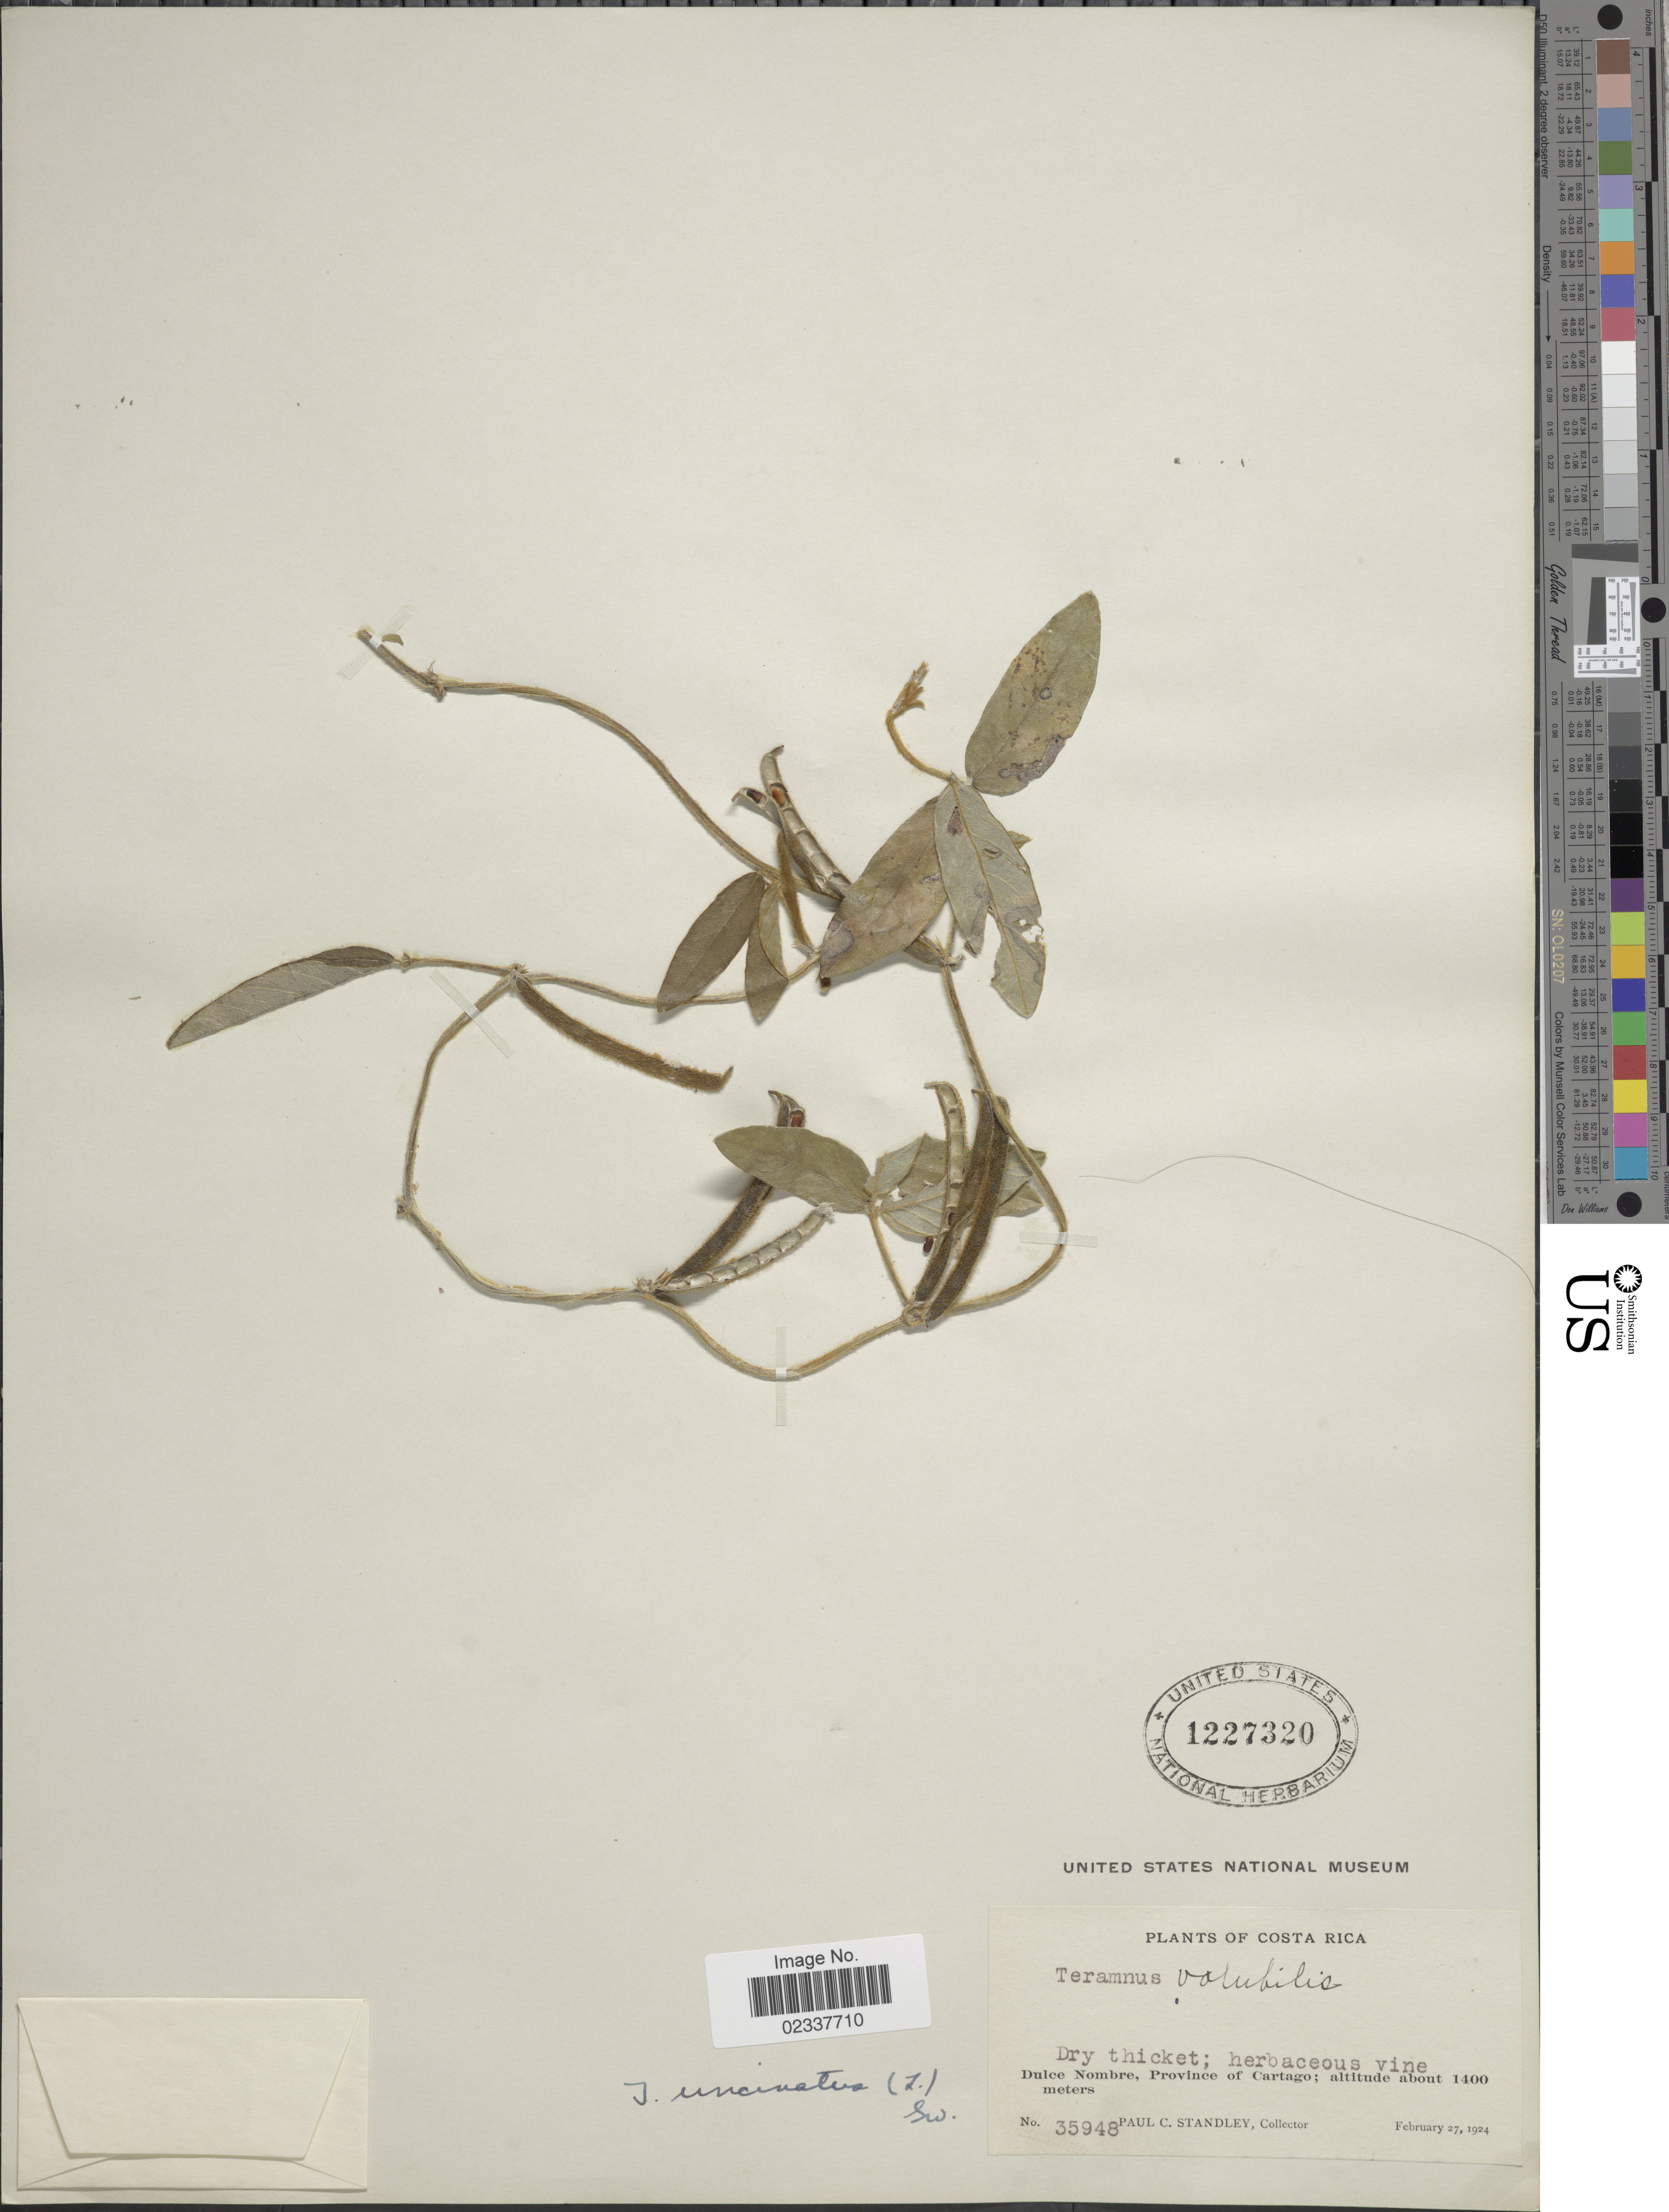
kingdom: Plantae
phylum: Tracheophyta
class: Magnoliopsida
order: Fabales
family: Fabaceae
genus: Teramnus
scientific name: Teramnus uncinatus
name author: (L.) Sw.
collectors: P. C. Standley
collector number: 35948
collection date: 1924-02-27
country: Costa Rica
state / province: Cartago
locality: Dulce Nombre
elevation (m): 1400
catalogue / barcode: US 1227320